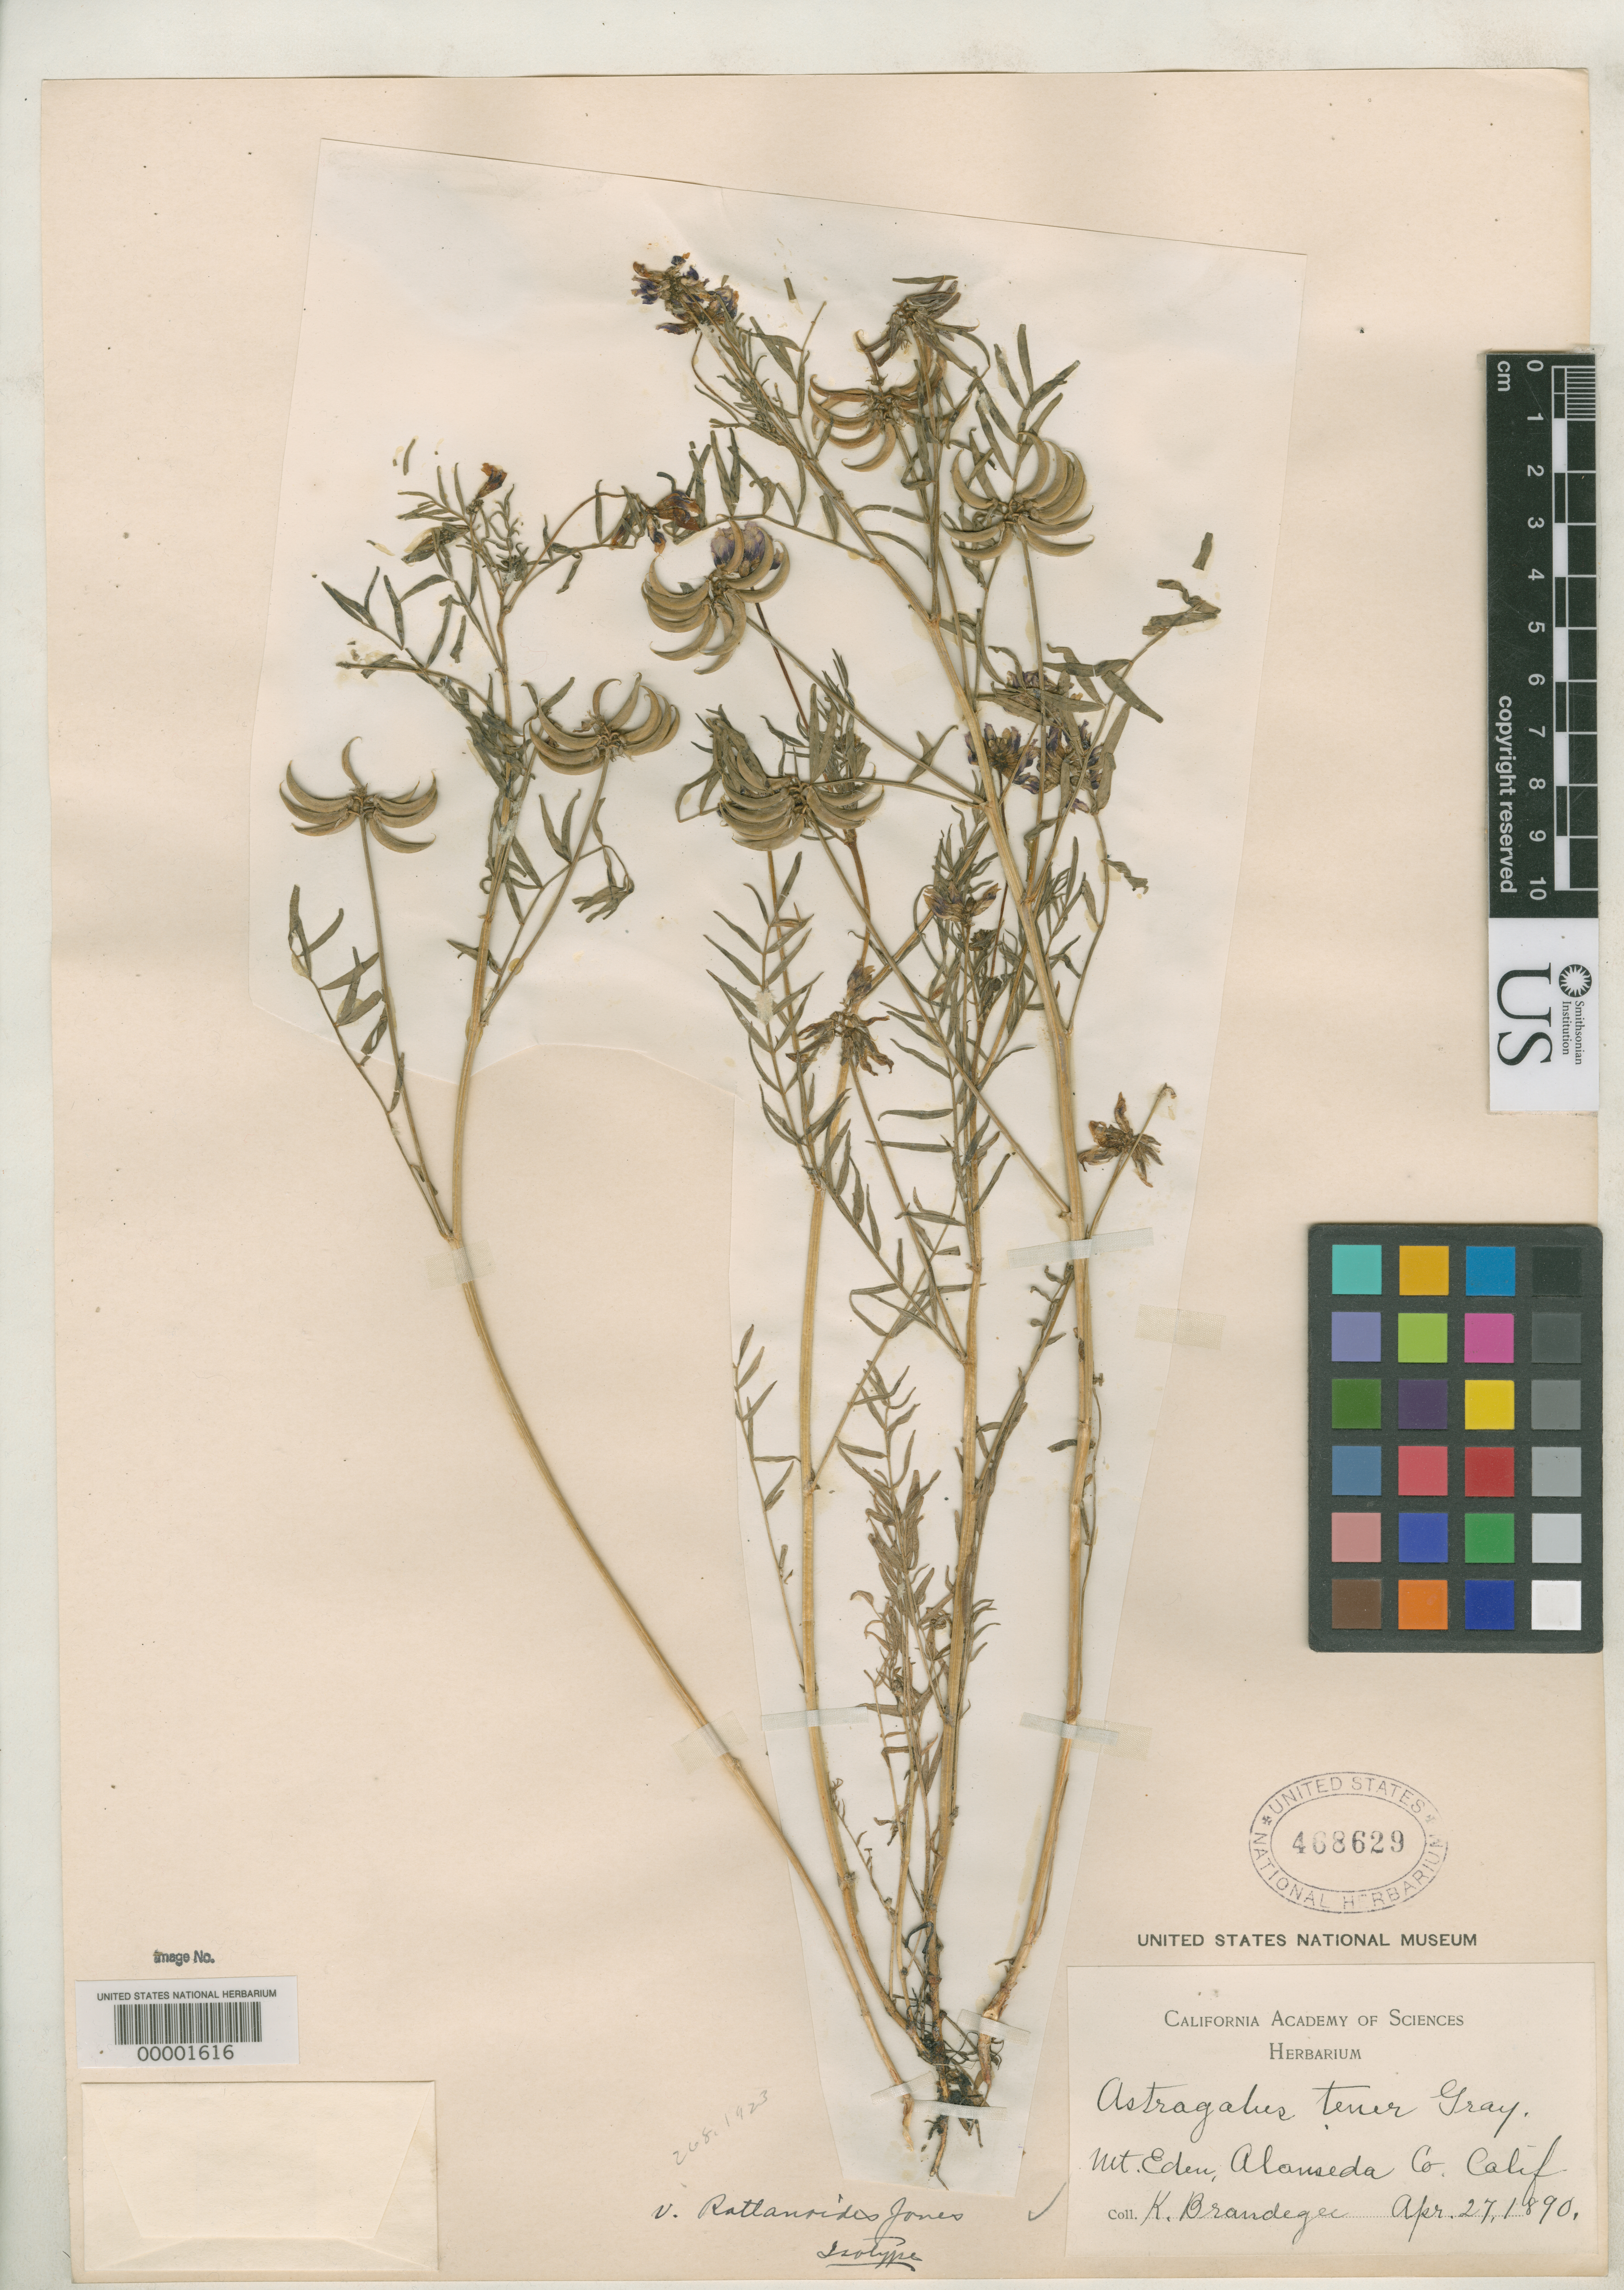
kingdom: Plantae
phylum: Tracheophyta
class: Magnoliopsida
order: Fabales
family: Fabaceae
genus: Astragalus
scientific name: Astragalus tener var. rattanoides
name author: M.E. Jones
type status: Isotype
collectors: M. K. Brandegee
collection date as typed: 27 Apr 1890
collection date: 1890-04-27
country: United States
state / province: California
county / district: Alameda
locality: Mt. Eden.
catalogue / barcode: US 468629